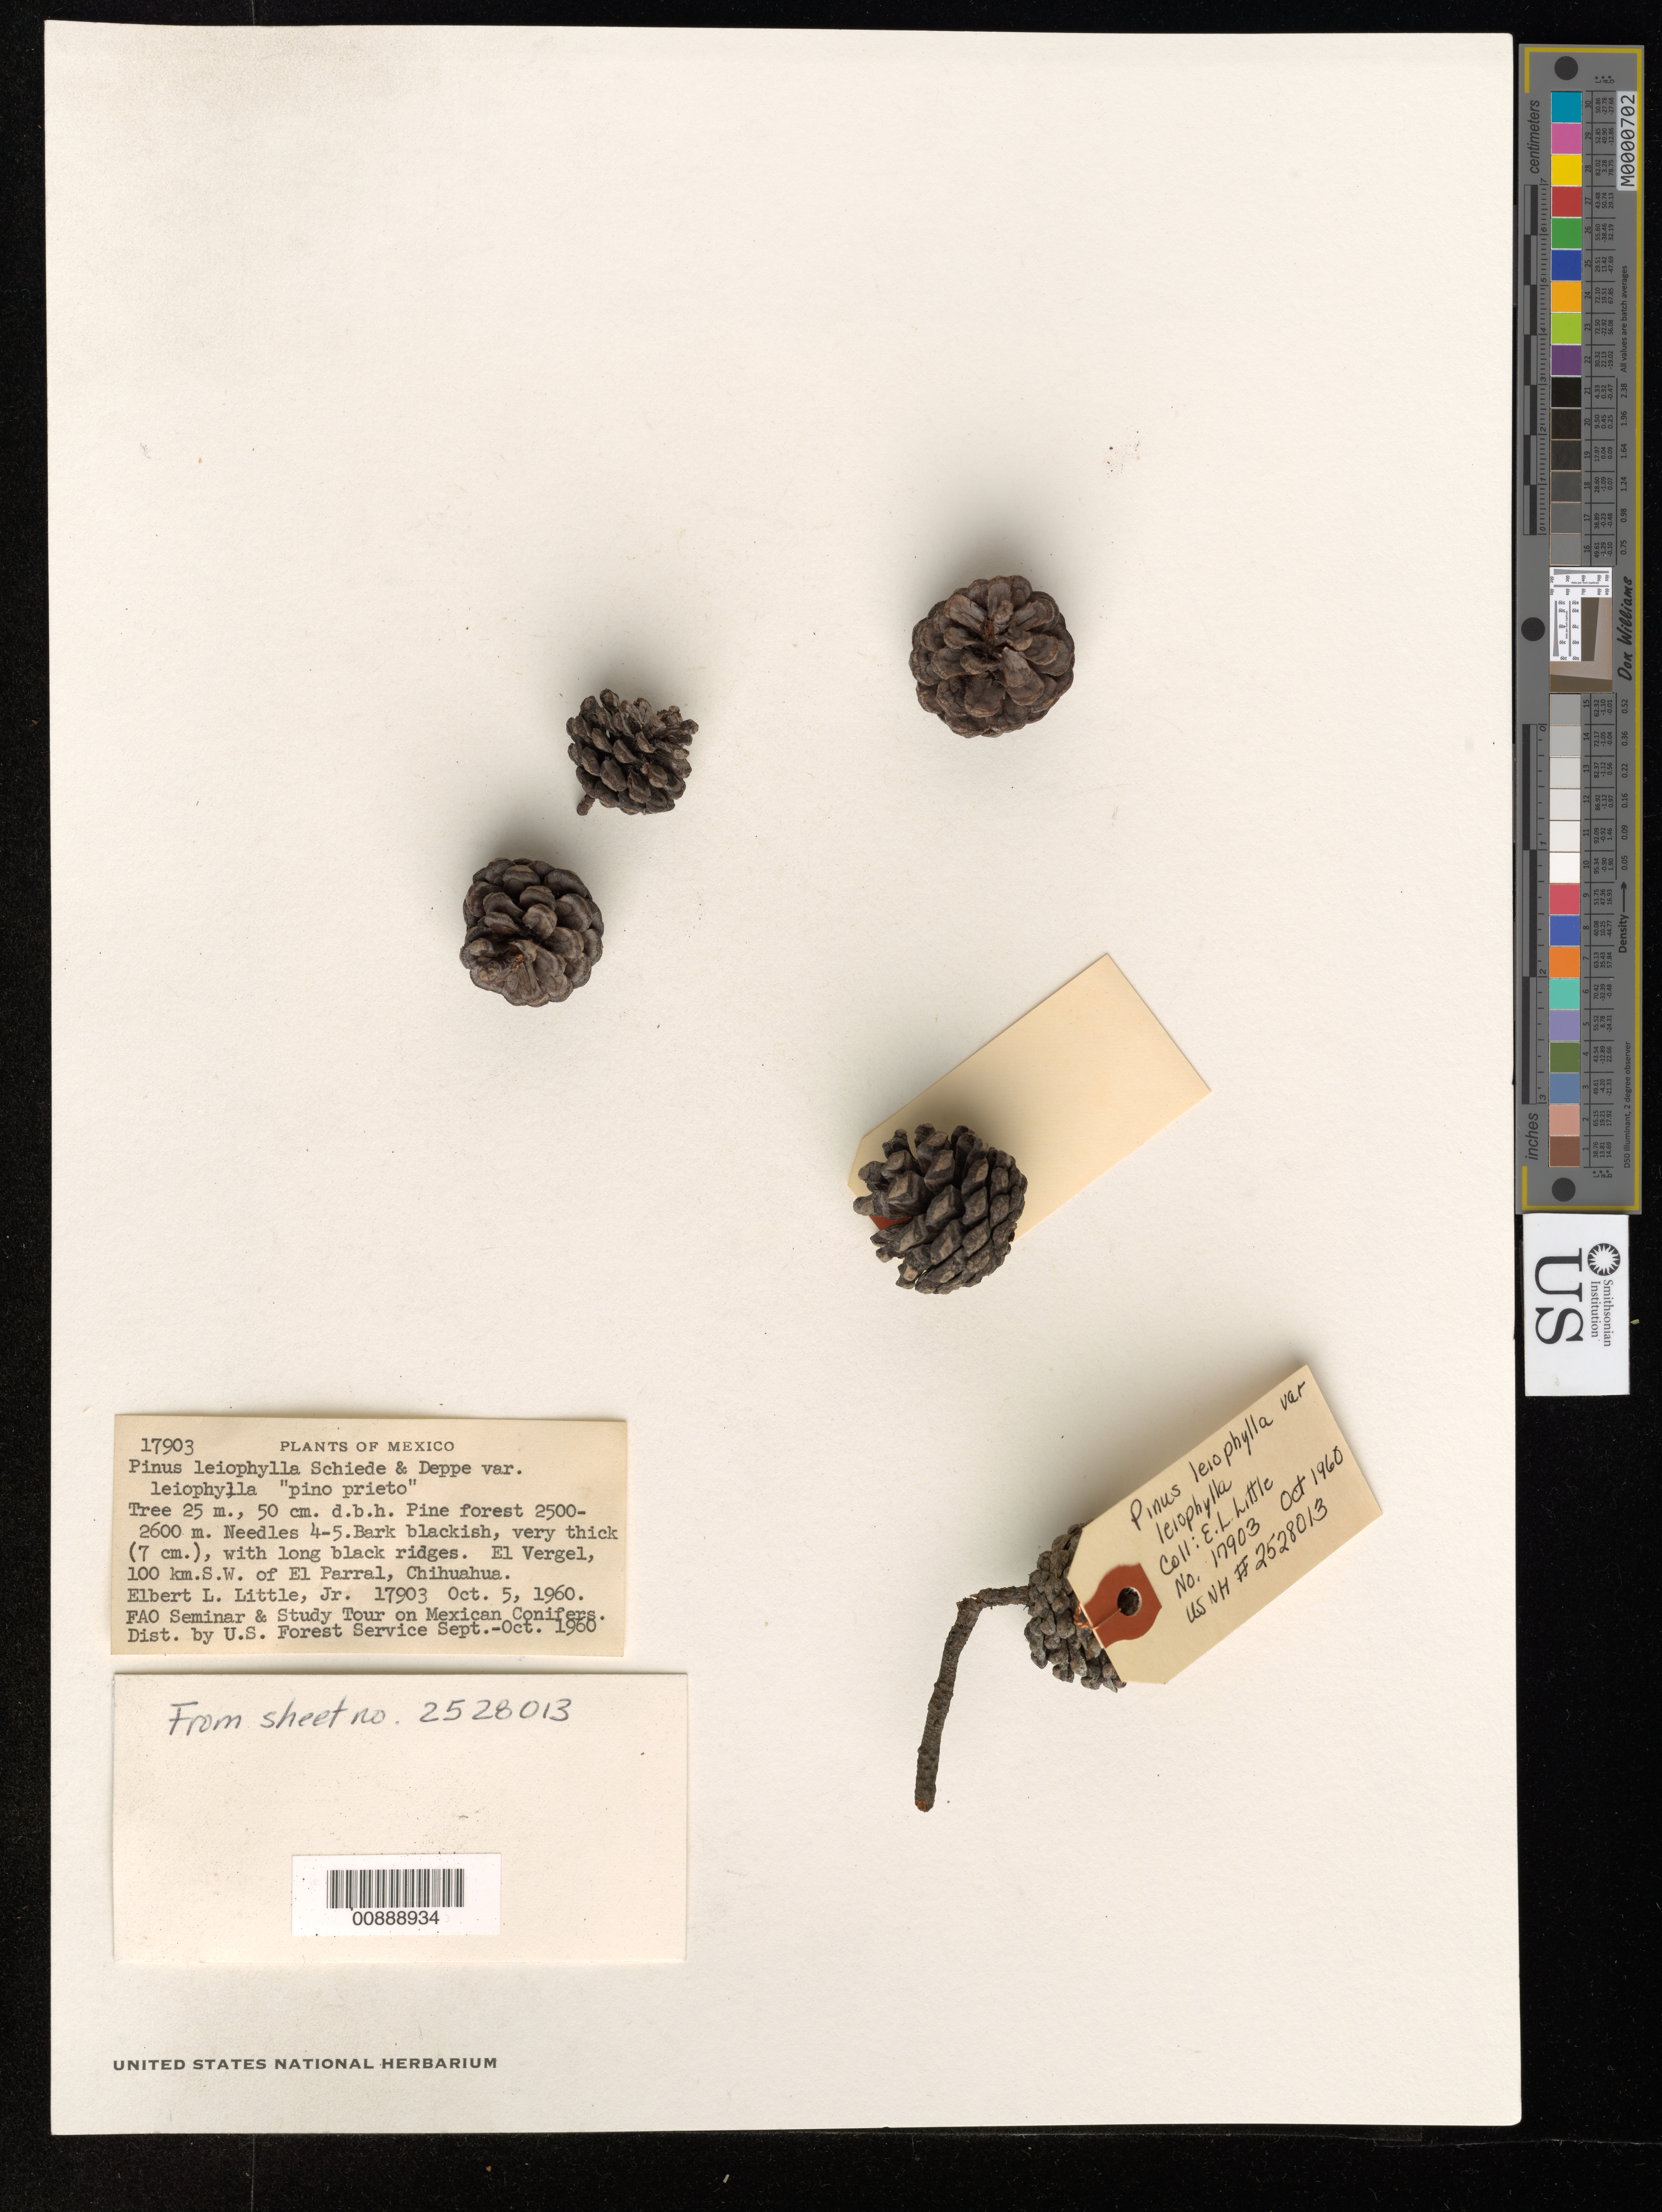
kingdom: Plantae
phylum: Tracheophyta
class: Pinopsida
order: Pinales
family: Pinaceae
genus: Pinus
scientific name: Pinus leiophylla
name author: Schiede ex Schltdl. & Cham.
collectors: E. L. Little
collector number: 17903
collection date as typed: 05 Oct 1960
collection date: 1960-10-05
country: Mexico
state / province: Chihuahua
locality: El Vergel, 100 km. SW of El Parral, Chihuahua.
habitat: Pine forest.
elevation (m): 2600